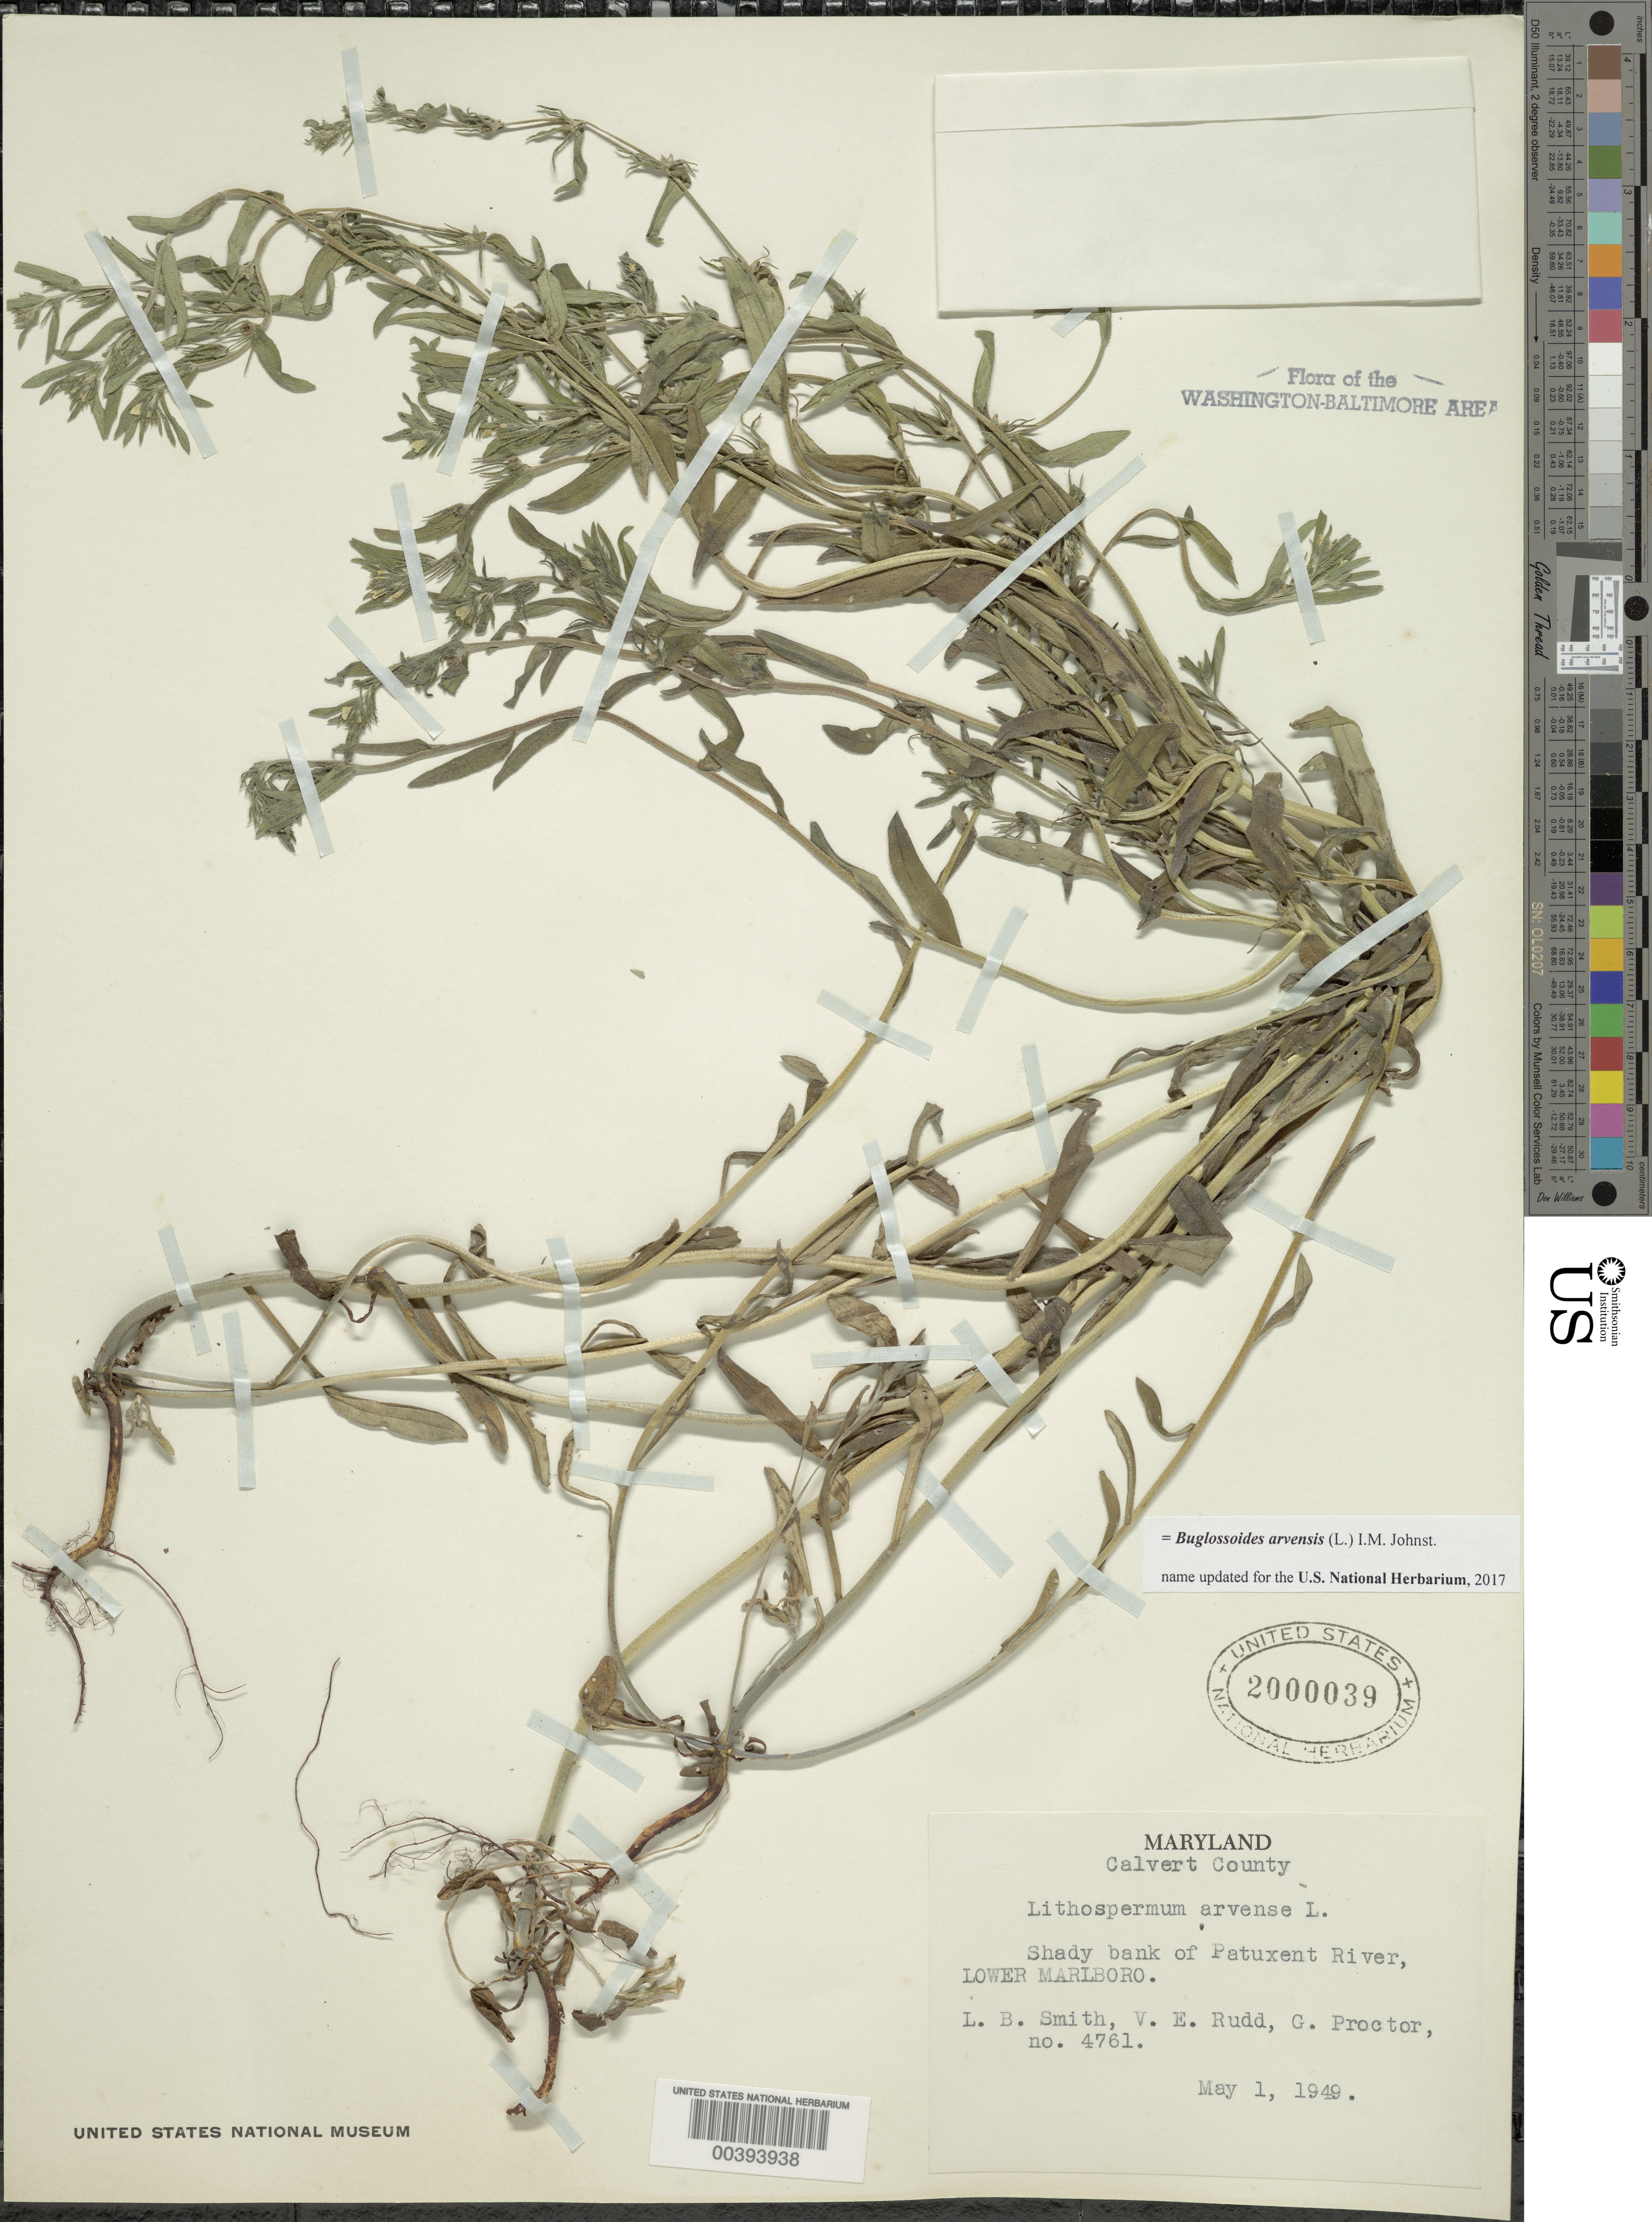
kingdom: Plantae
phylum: Tracheophyta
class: Magnoliopsida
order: Boraginales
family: Boraginaceae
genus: Buglossoides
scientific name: Buglossoides arvensis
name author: (L.) I.M. Johnst.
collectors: L. Smith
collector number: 4761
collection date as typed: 01 May 1949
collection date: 1949-05-01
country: United States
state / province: Maryland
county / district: Calvert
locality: Patuxent River, Lower Marlboro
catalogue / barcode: US 2000039